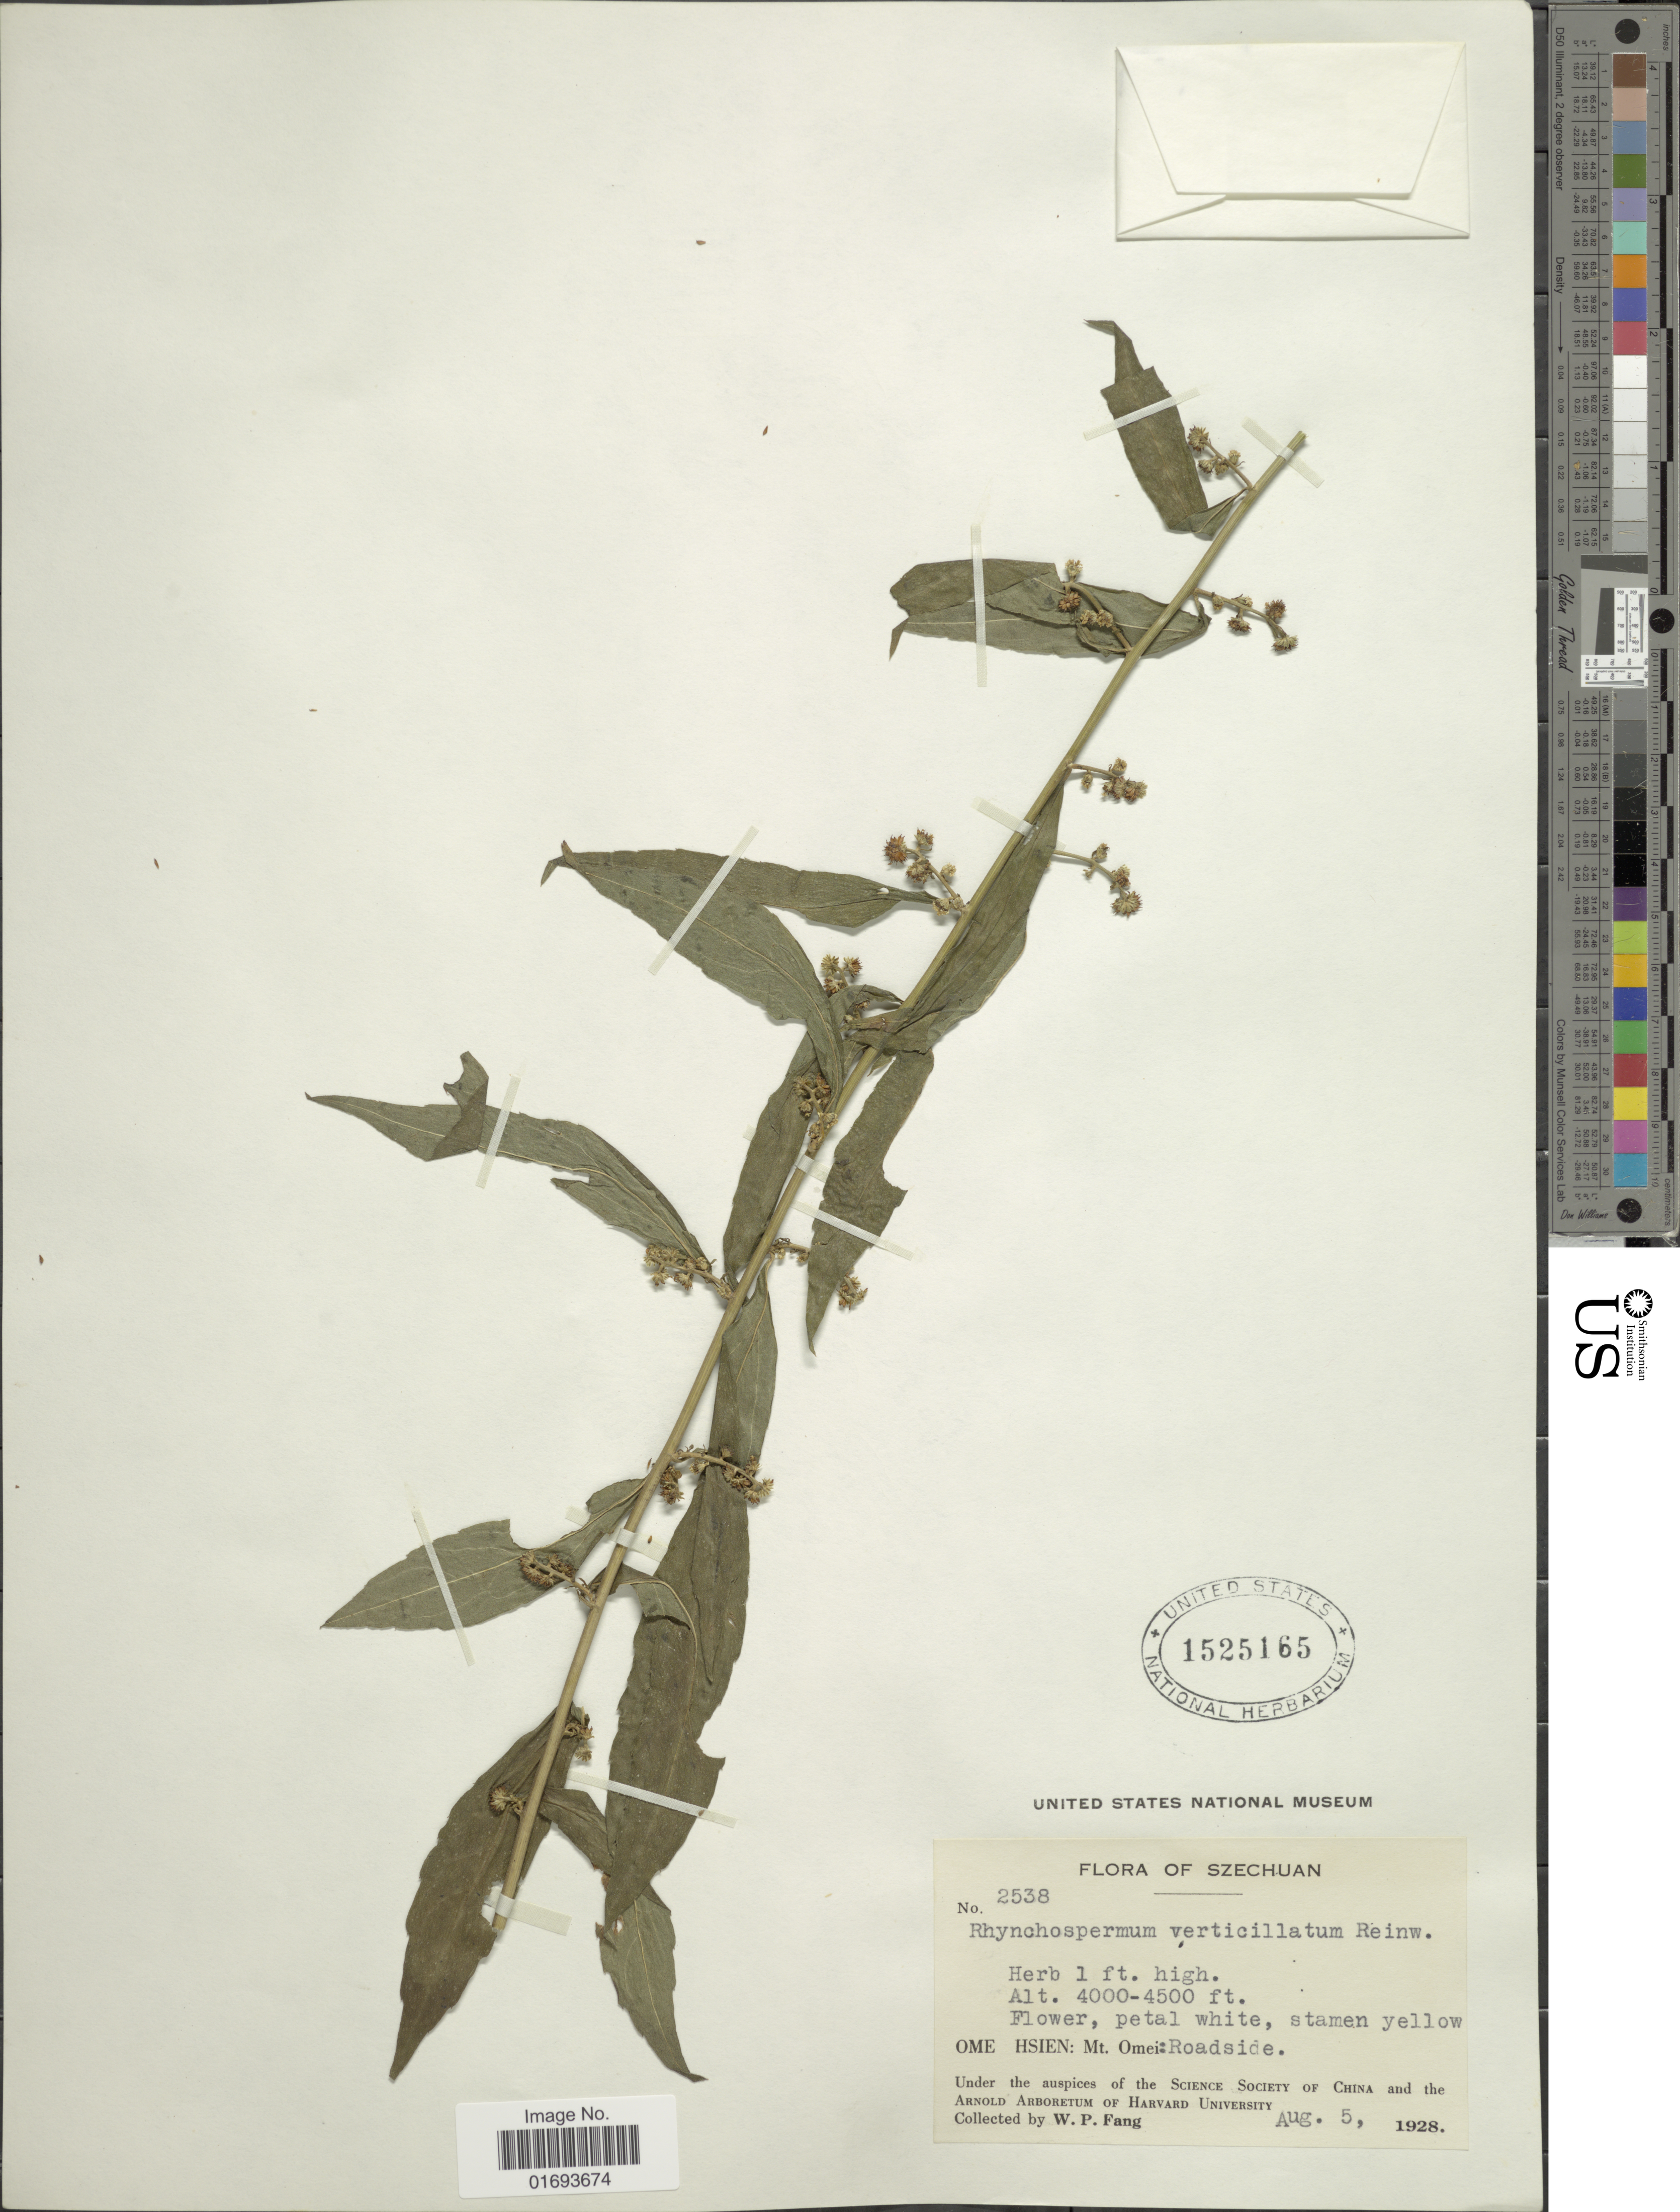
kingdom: Plantae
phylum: Tracheophyta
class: Magnoliopsida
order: Asterales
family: Asteraceae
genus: Rhynchospermum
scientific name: Rhynchospermum verticillatum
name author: Reinw.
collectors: W. P. Fang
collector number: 2538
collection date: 1928-08-05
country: China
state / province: Sichuan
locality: Szechuan, Omei Hsien: Mt. Omei. Roadside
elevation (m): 1219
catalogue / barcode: US 1525165